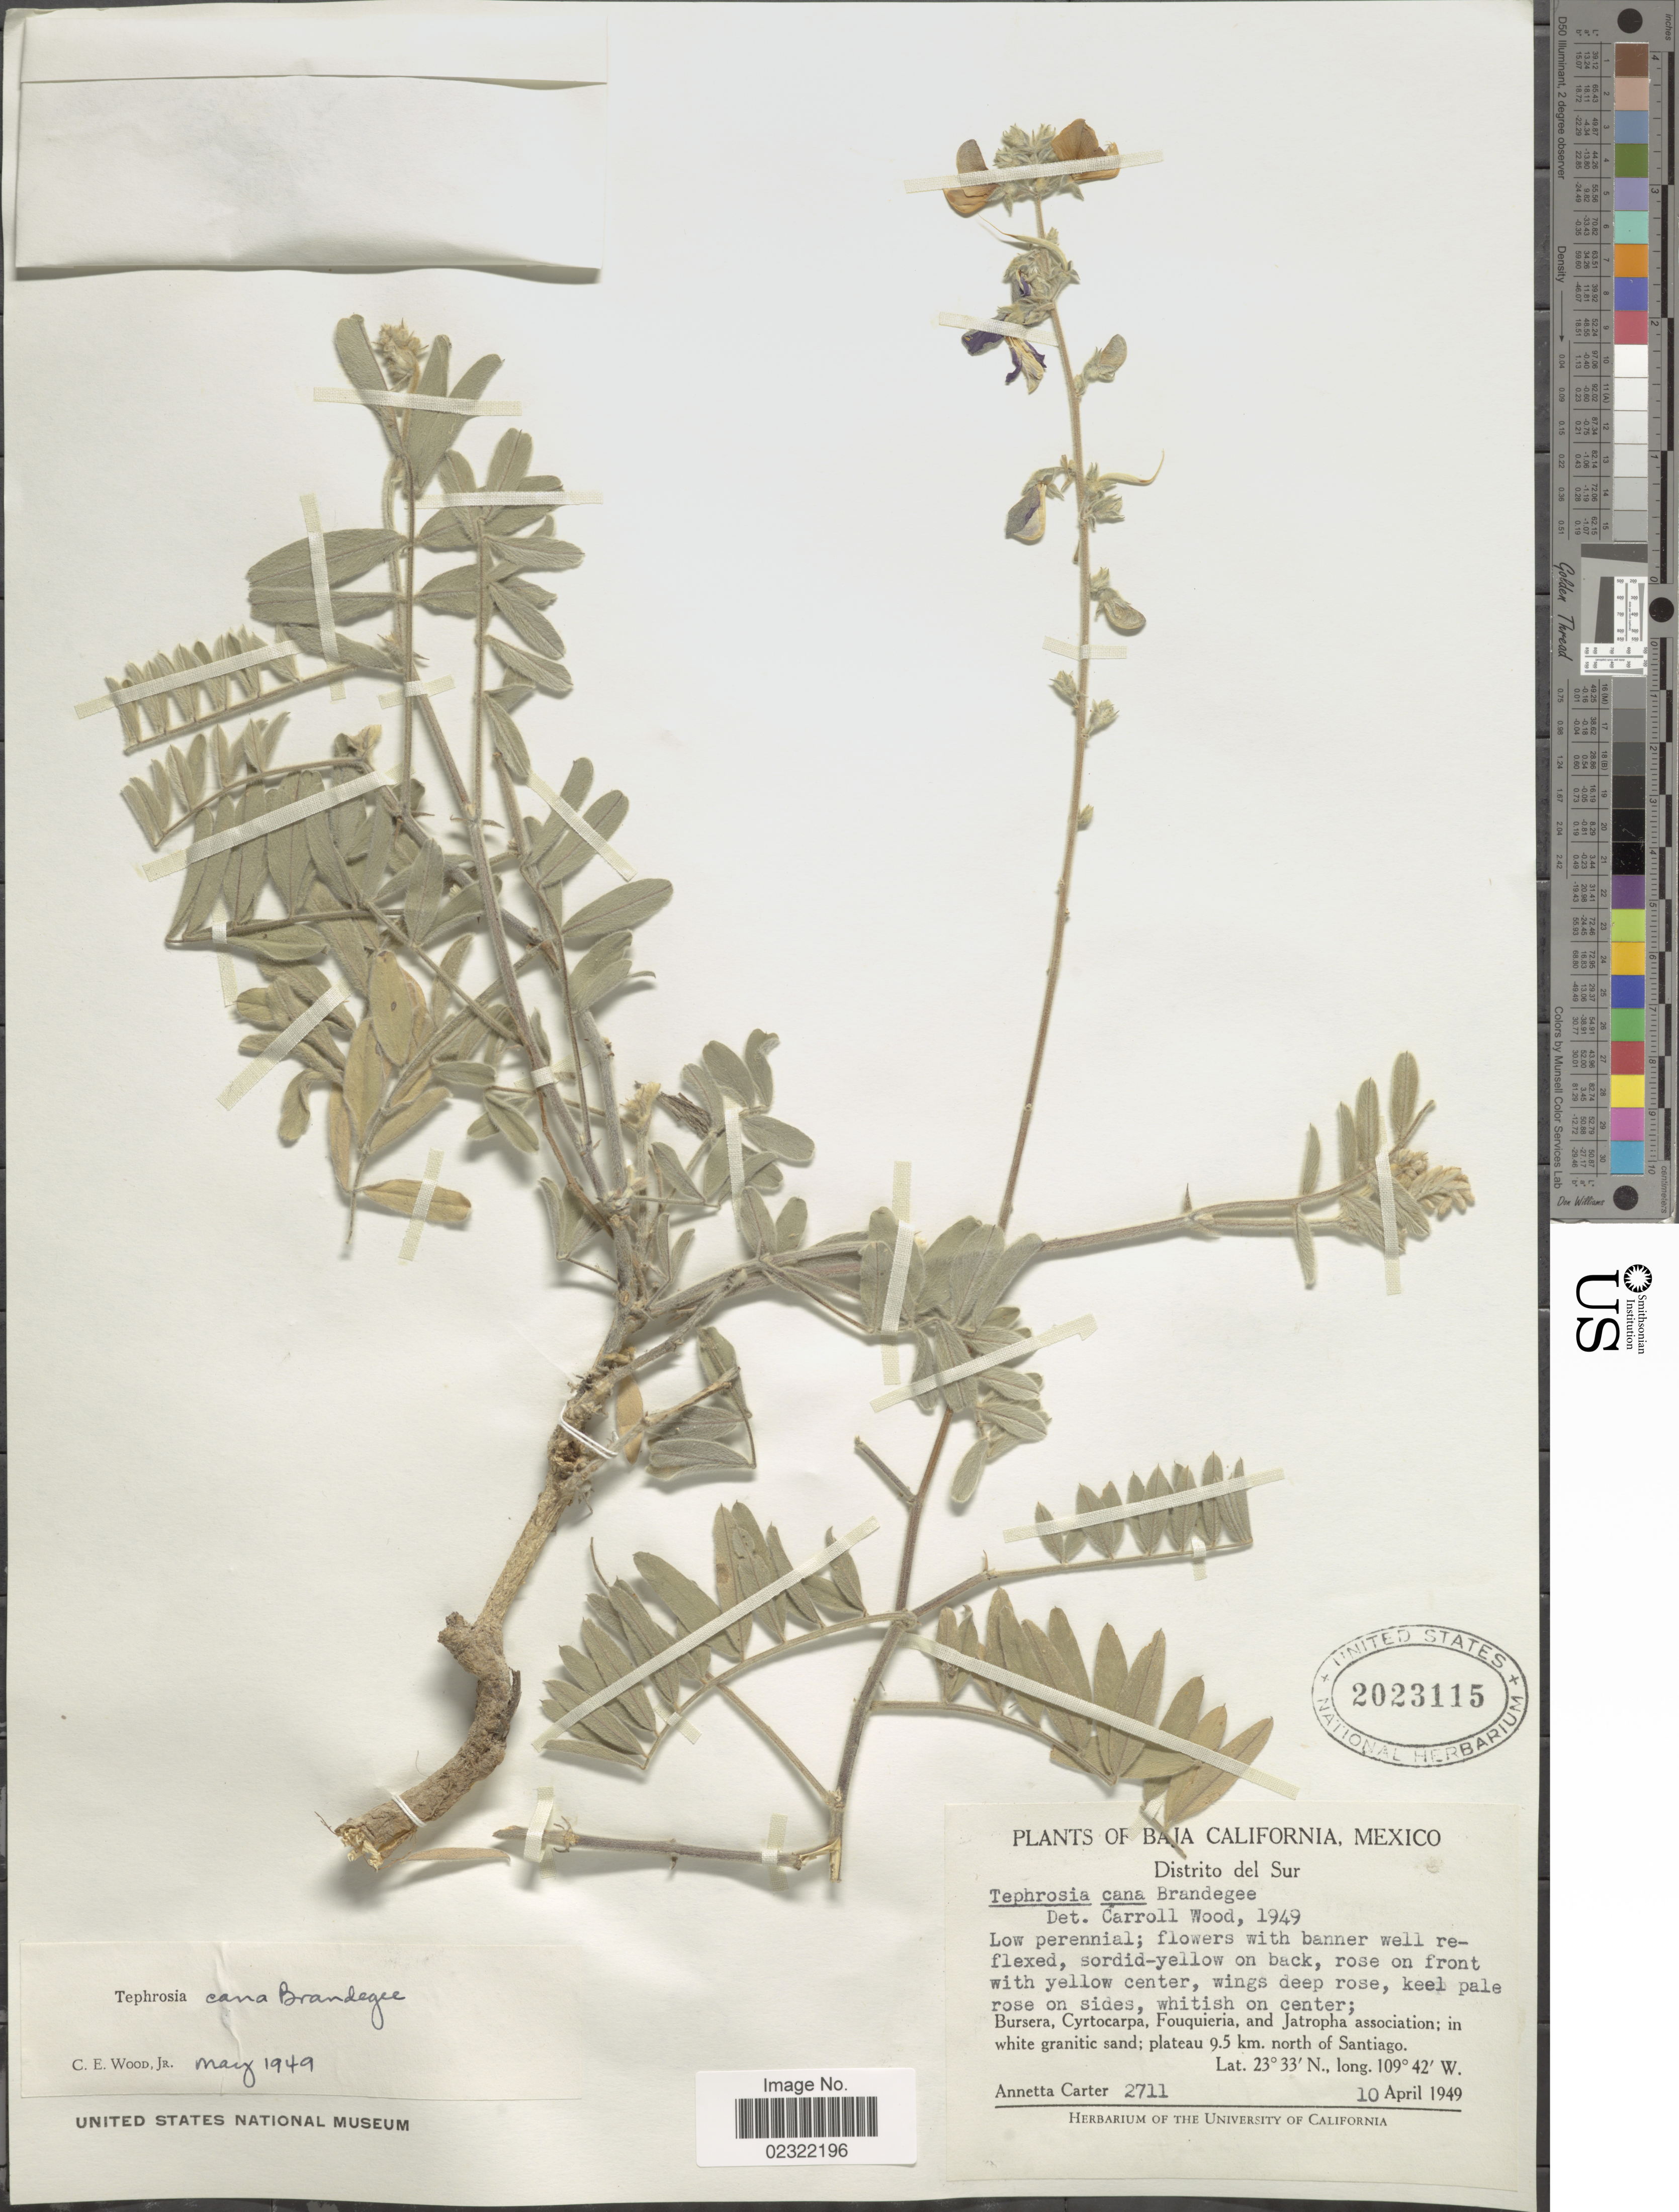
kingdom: Plantae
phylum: Tracheophyta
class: Magnoliopsida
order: Fabales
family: Fabaceae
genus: Tephrosia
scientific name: Tephrosia cana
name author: Brandegee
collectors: A. Carter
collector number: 2711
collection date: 1949-04-10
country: Mexico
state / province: Baja California Sur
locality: Distrito del Sur, in white granitic sand; plateau 9.5 km. north of Santiago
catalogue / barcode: US 2023115